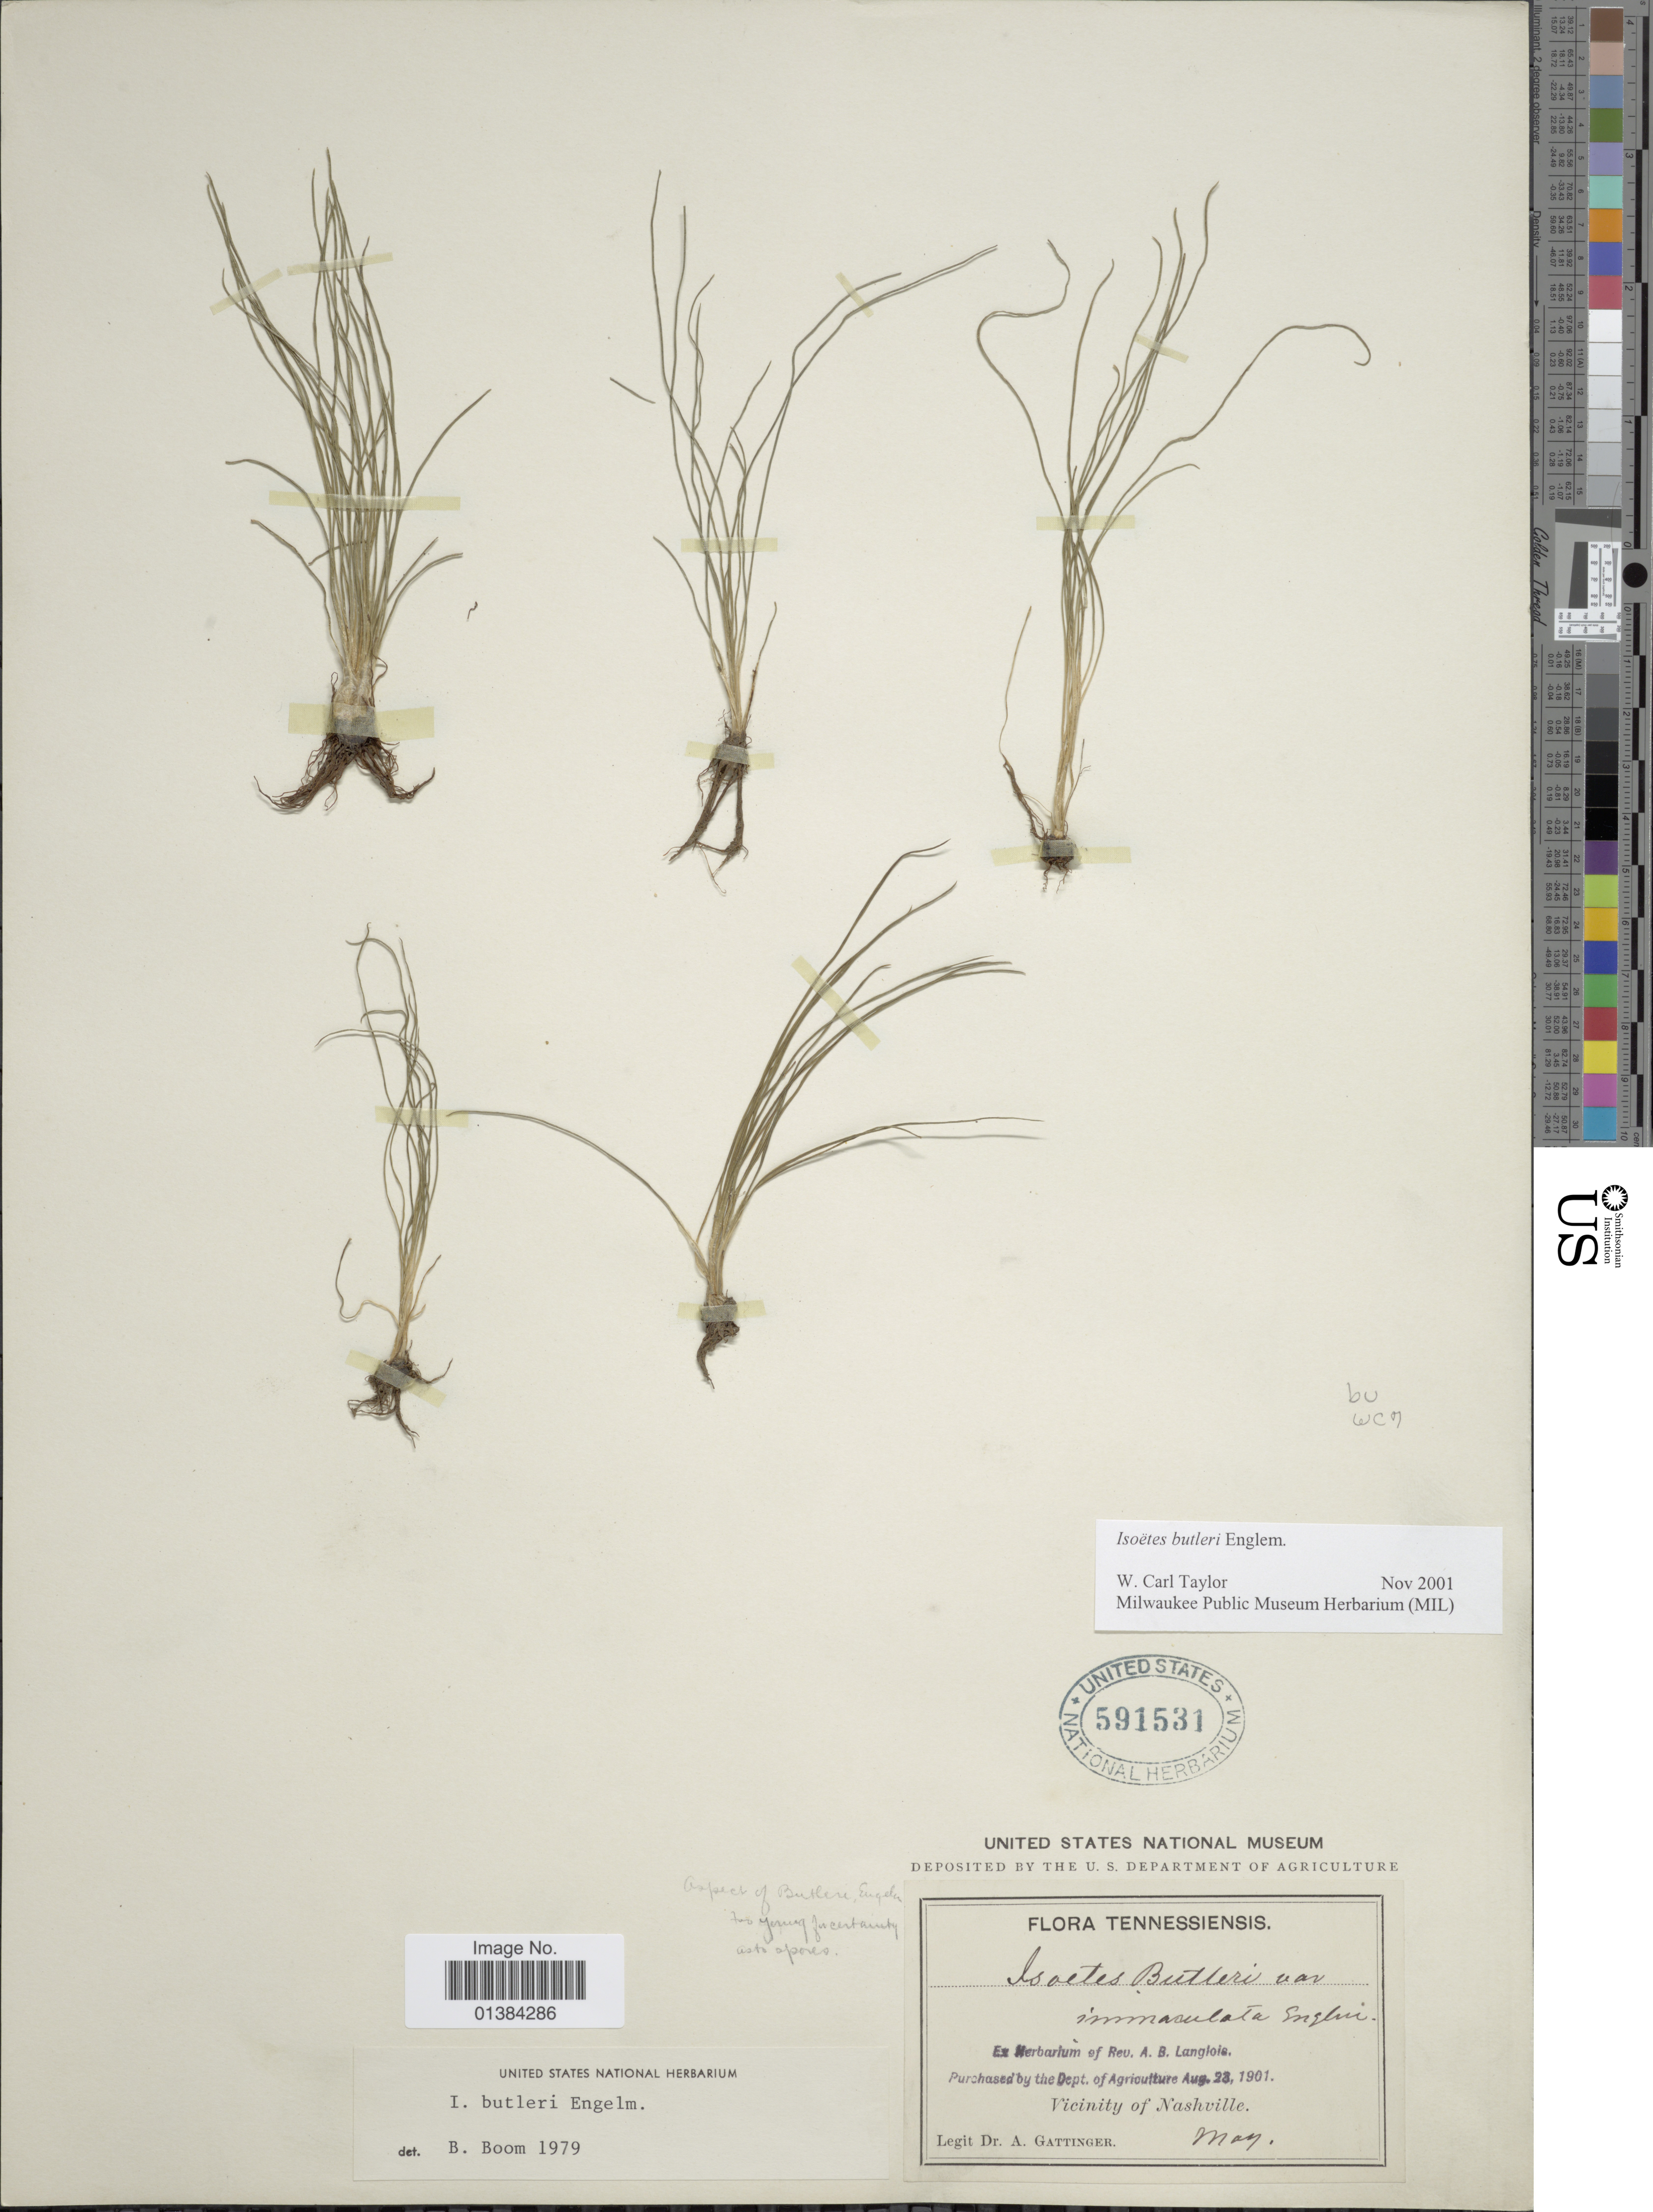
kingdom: Plantae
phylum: Tracheophyta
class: Lycopodiopsida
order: Isoetales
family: Isoetaceae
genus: Isoetes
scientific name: Isoetes butleri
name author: Engelm.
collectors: A. Gattinger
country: United States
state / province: Tennessee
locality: Vicinity of Nashville.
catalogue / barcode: US 591531